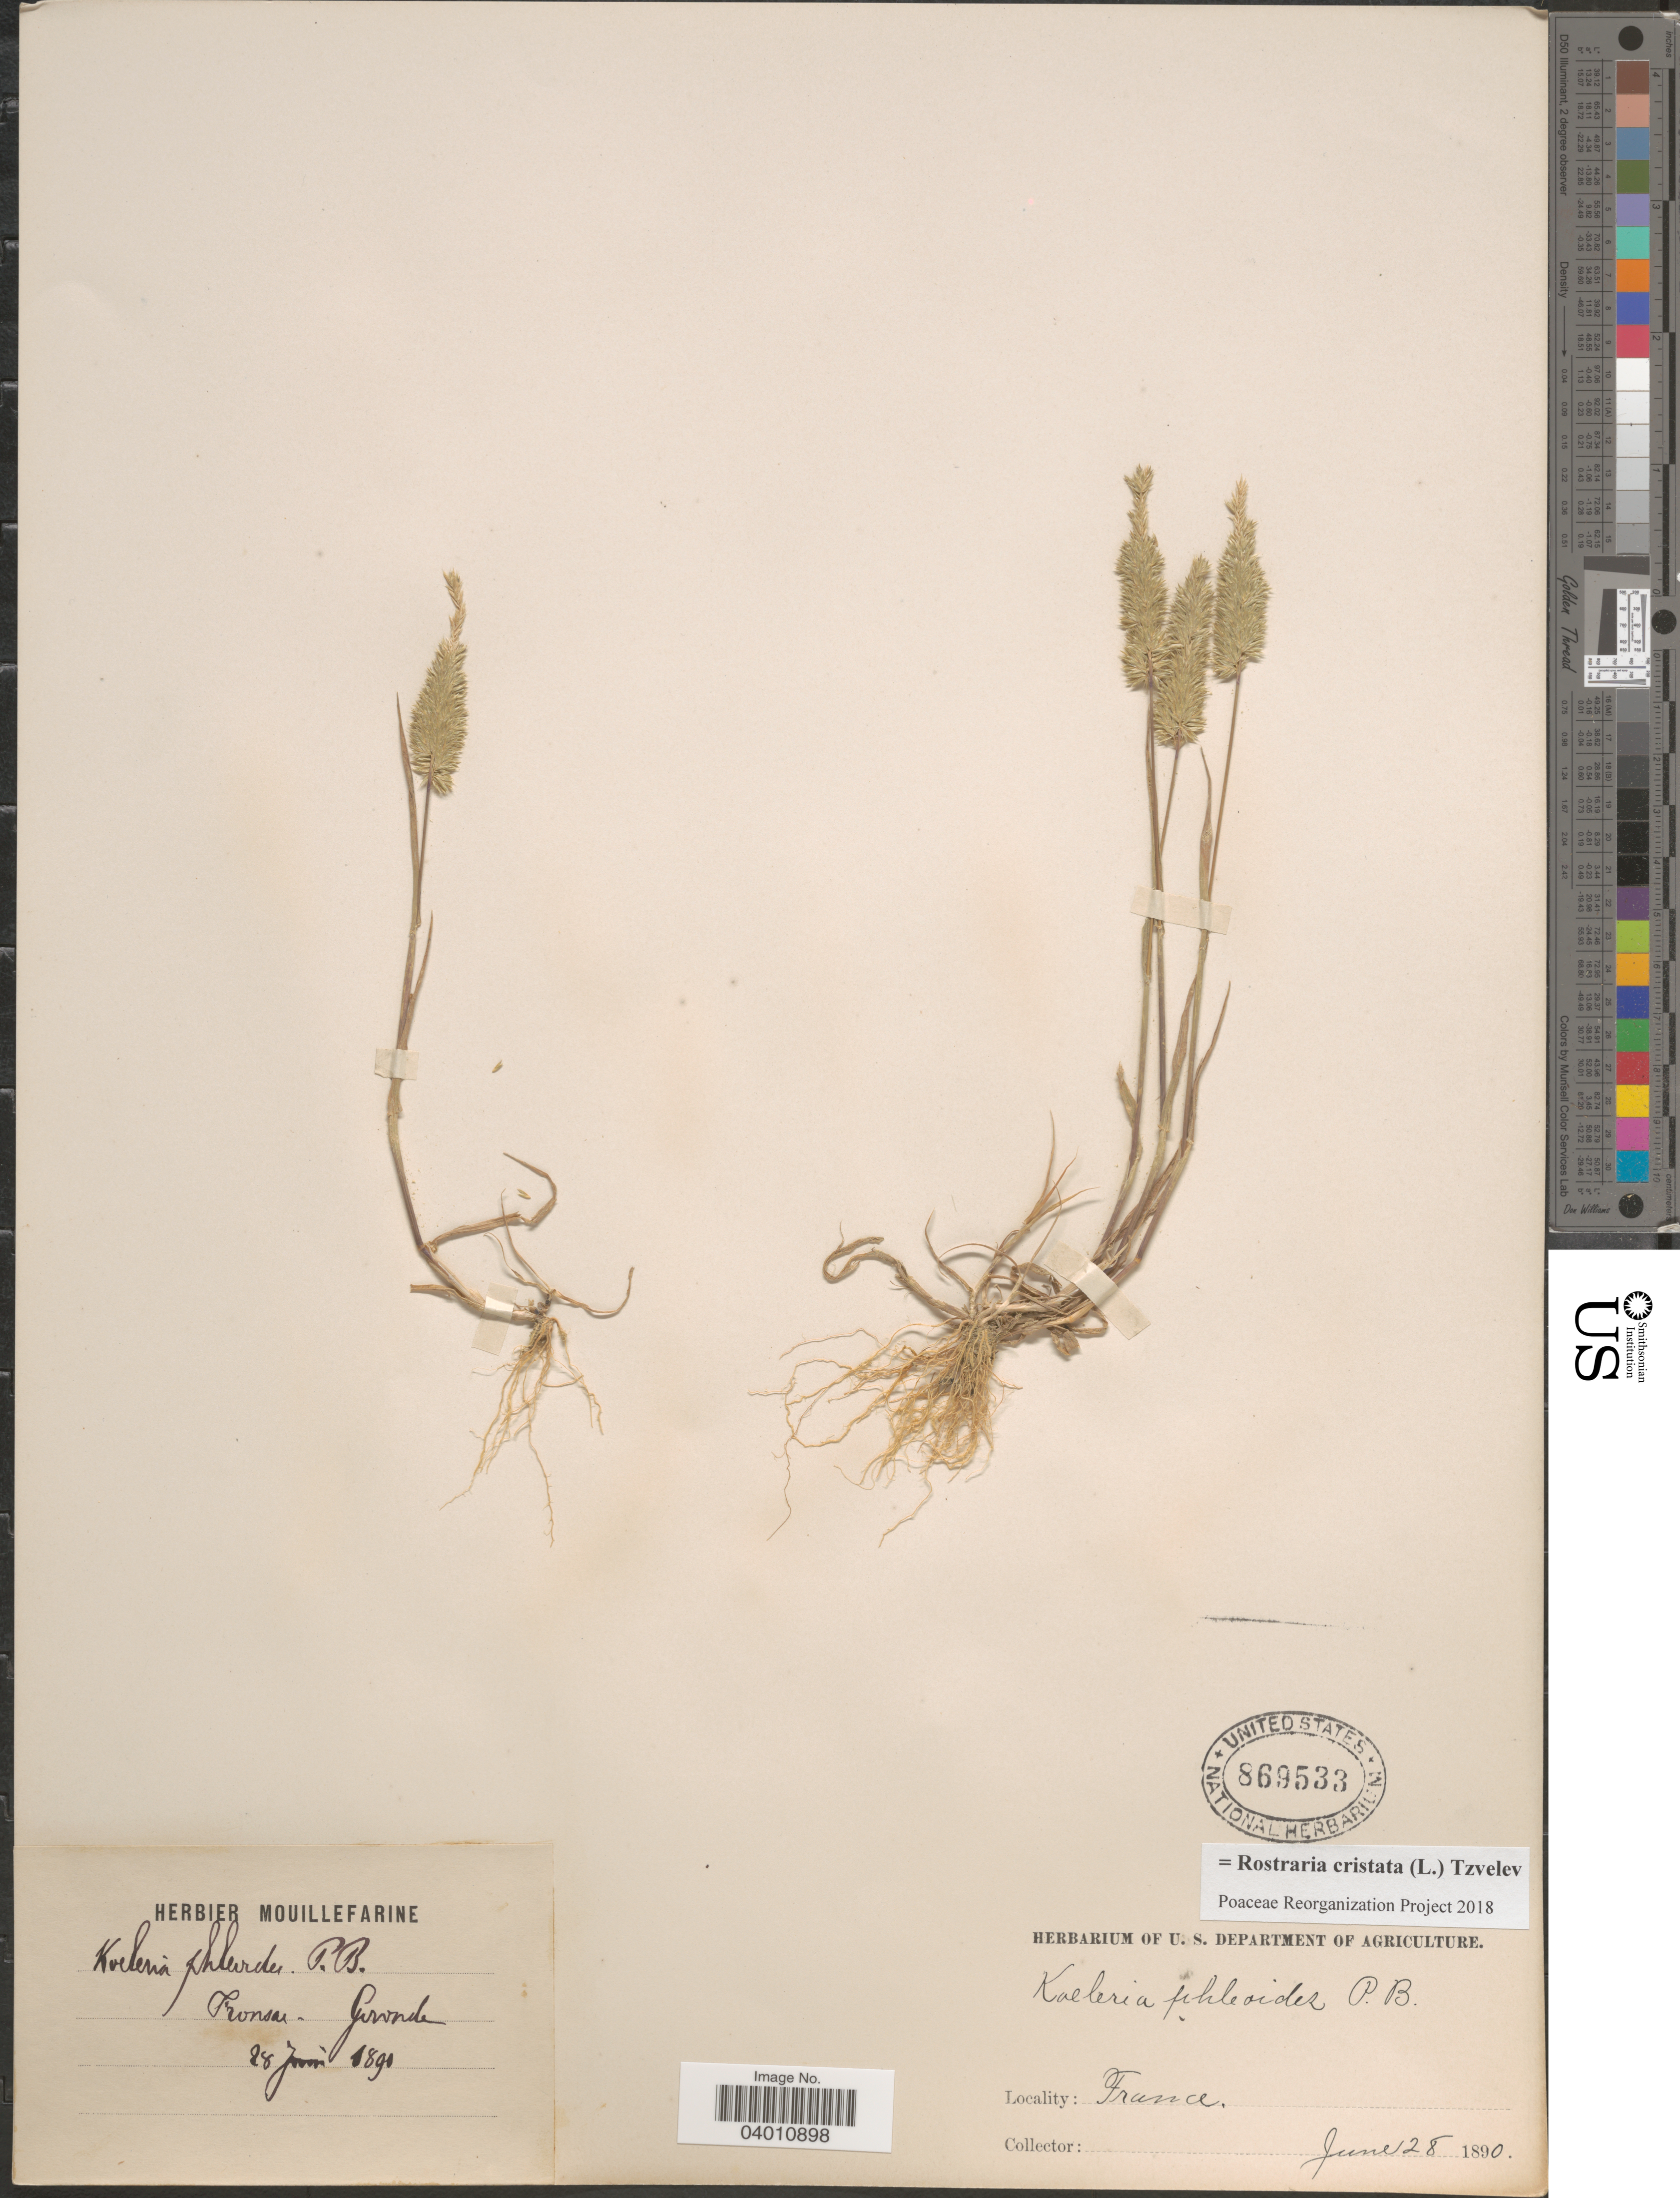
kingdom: Plantae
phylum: Tracheophyta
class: Liliopsida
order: Poales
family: Poaceae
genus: Rostraria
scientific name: Rostraria cristata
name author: (L.) Tzvelev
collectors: ex herb. Mouillefarine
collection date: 1890-06-28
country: France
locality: Fronsac - Gironde.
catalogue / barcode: US 869533